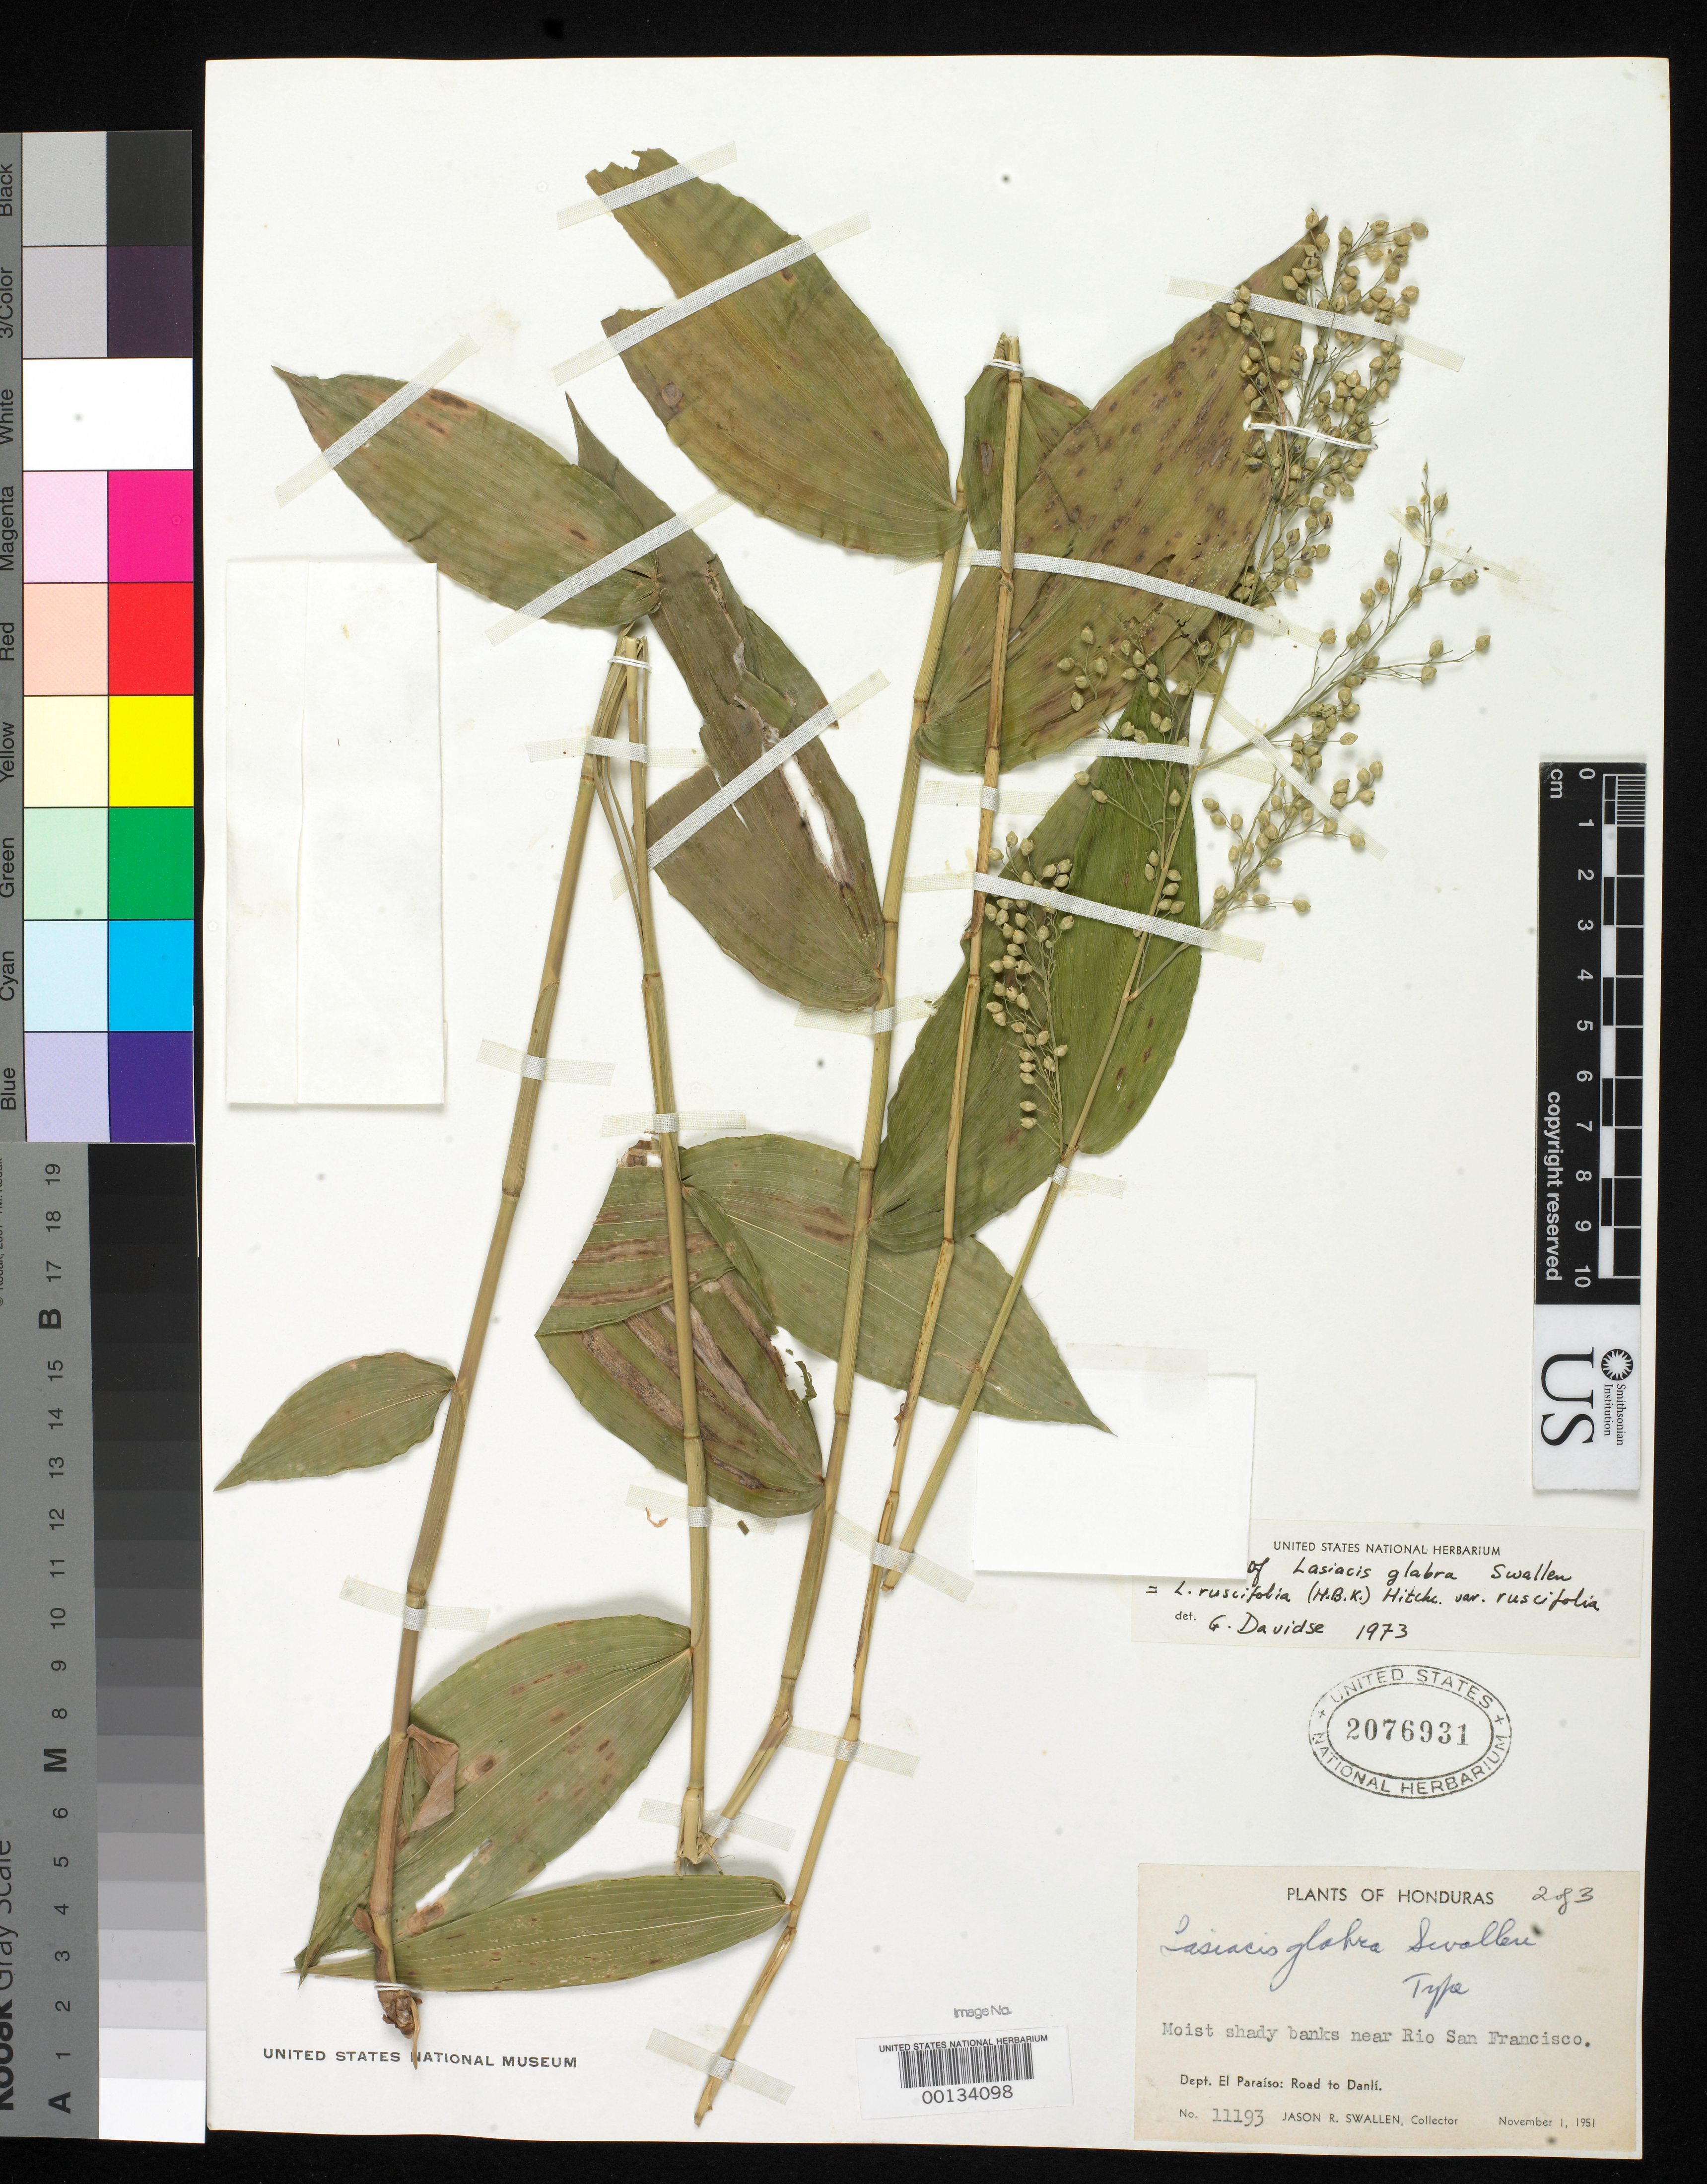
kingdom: Plantae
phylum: Tracheophyta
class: Liliopsida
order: Poales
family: Poaceae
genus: Lasiacis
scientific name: Lasiacis glabra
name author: Swallen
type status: Holotype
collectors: J. R. Swallen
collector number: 11193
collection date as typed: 01 Nov 1951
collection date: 1951-11-01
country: Honduras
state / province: El Paraíso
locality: Road to Danli, near Rio San Francisco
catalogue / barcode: US 2076931